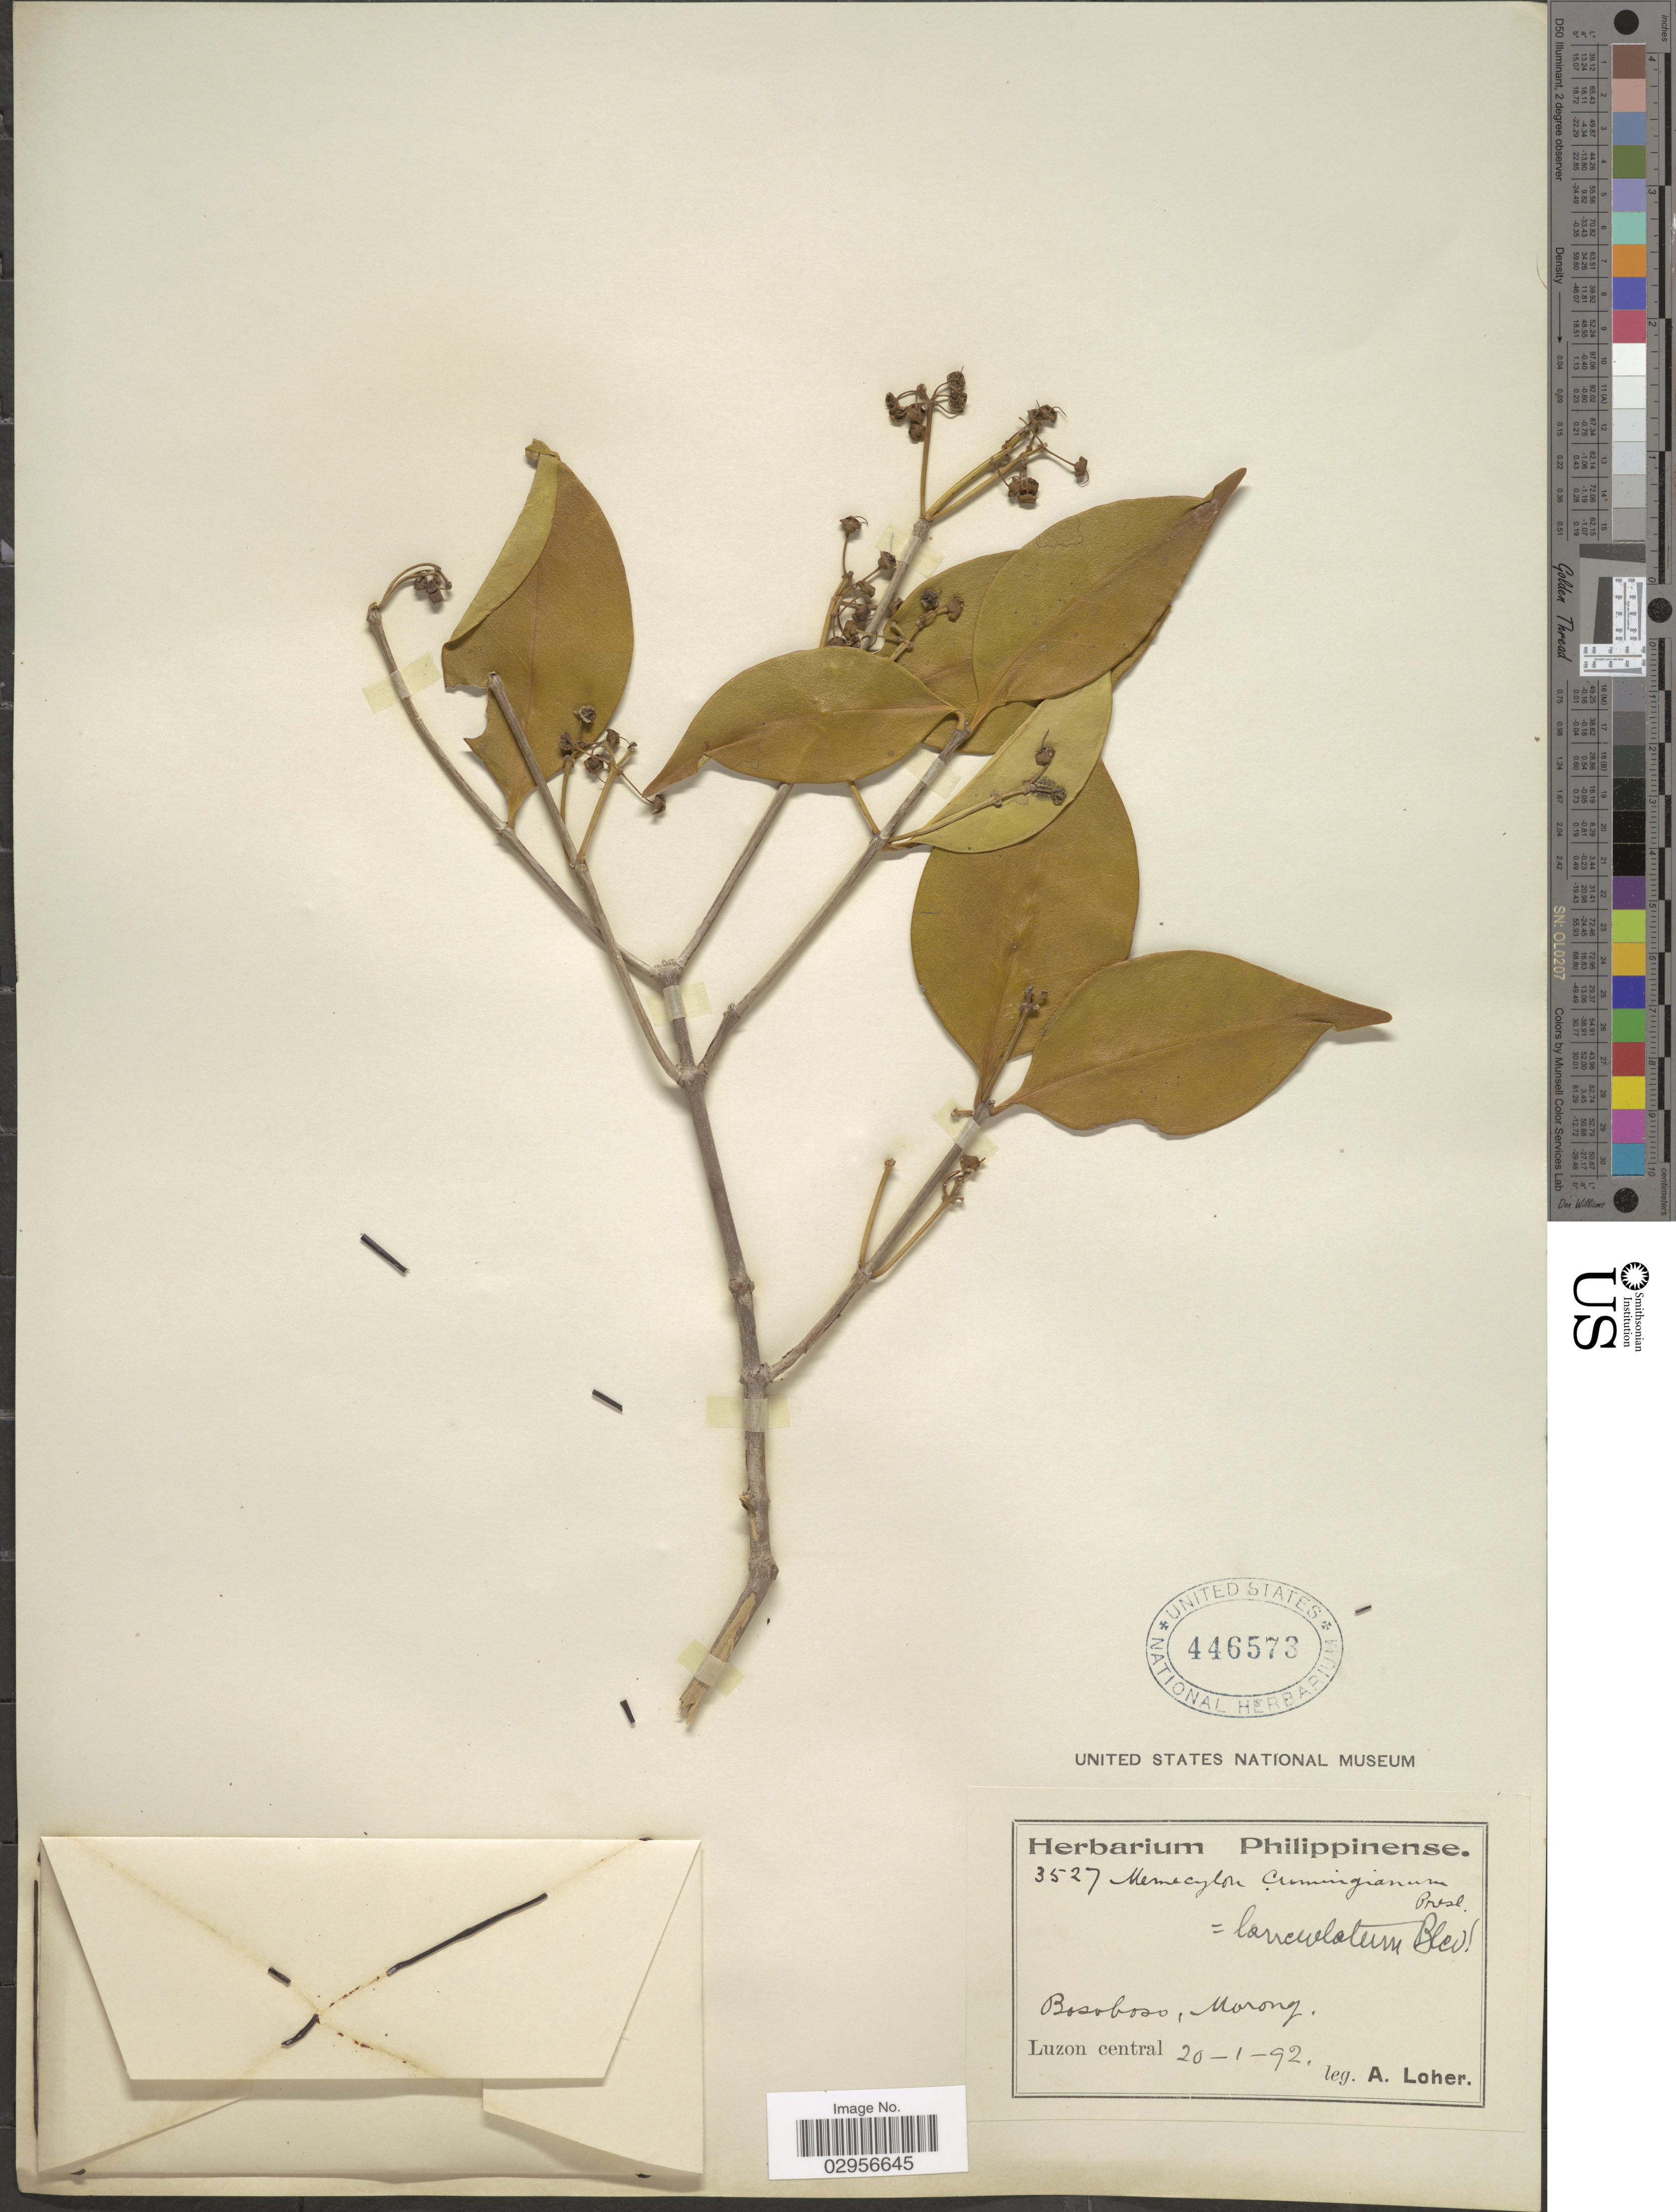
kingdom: Plantae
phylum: Tracheophyta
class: Magnoliopsida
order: Myrtales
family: Melastomataceae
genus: Memecylon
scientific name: Memecylon lanceolatum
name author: Blanco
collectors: A. Loher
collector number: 3527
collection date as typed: Transcribed d/m/y: 20/1/92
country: Philippines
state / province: Central Luzon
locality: Bosoboso, Morong, Luzon central.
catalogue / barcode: US 446573